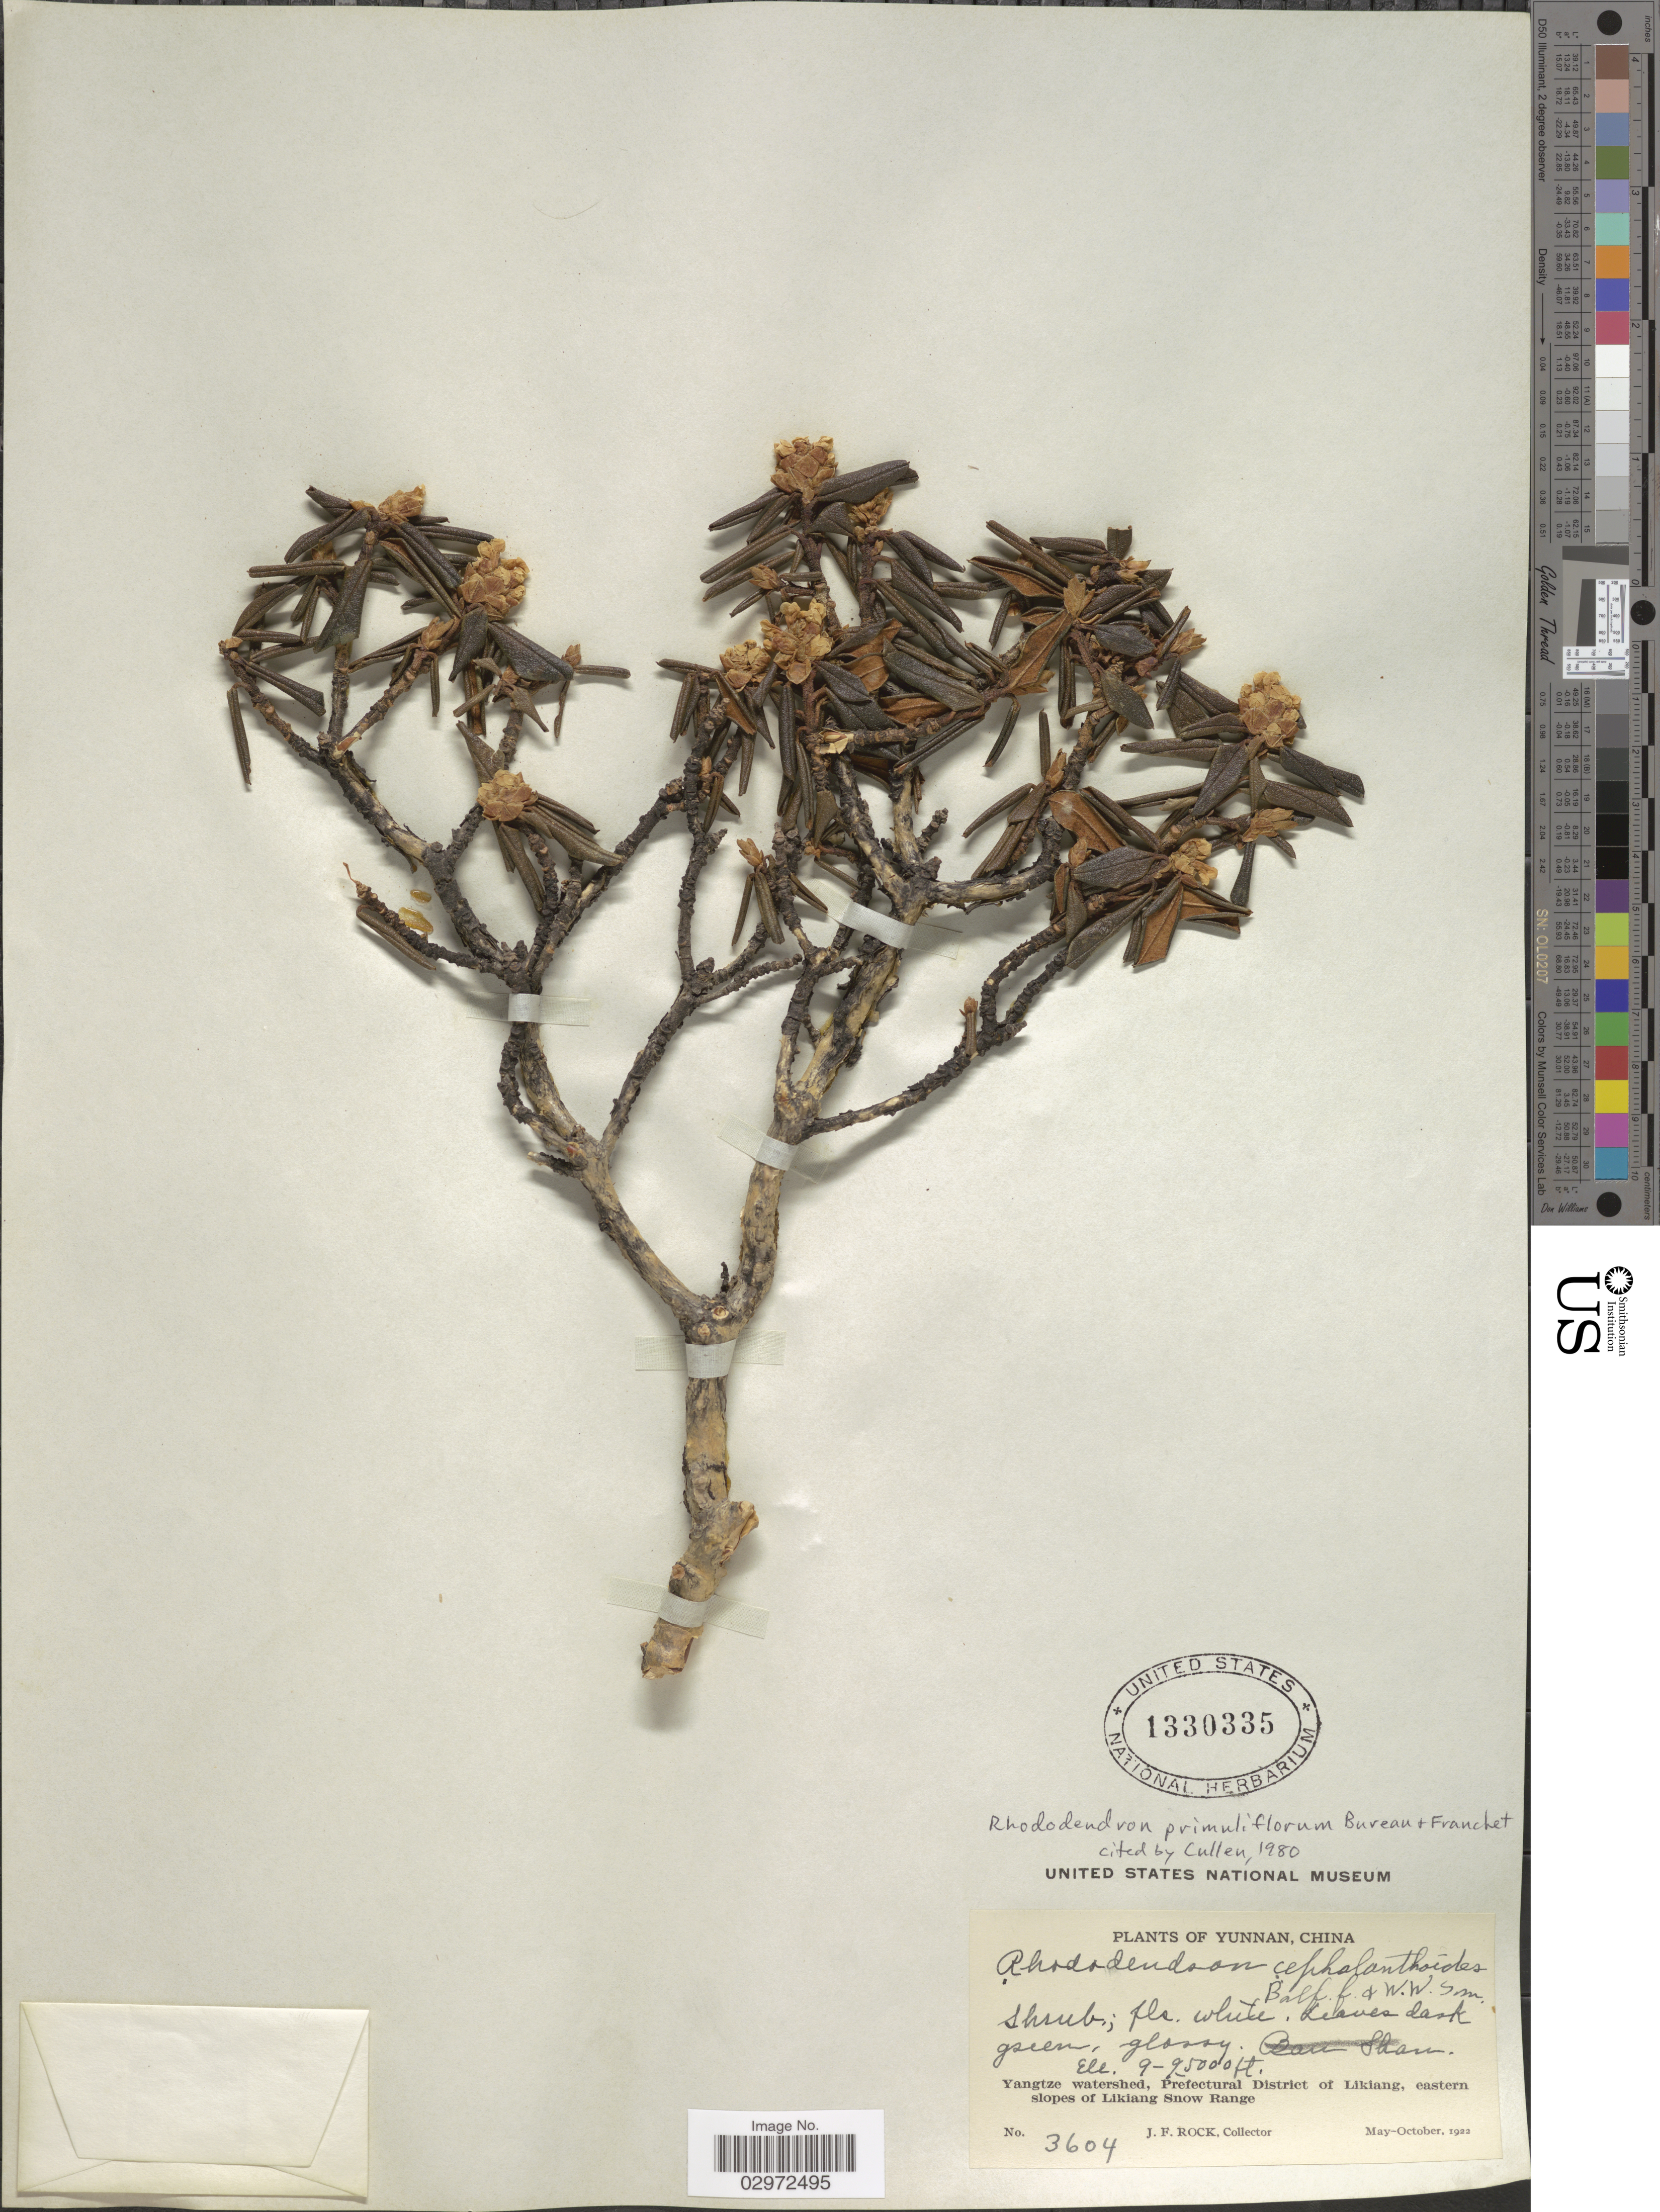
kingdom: Plantae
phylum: Tracheophyta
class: Magnoliopsida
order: Ericales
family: Ericaceae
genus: Rhododendron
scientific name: Rhododendron primuliflorum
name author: É. Bureau & Franch.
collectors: J. Rock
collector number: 3604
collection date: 1922-05/1922-10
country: China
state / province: Yunnan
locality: Yangtze watershed, Prefectural District of Likiang, eastern slopes of Likiang Snow Range.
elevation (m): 2743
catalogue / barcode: US 1330335